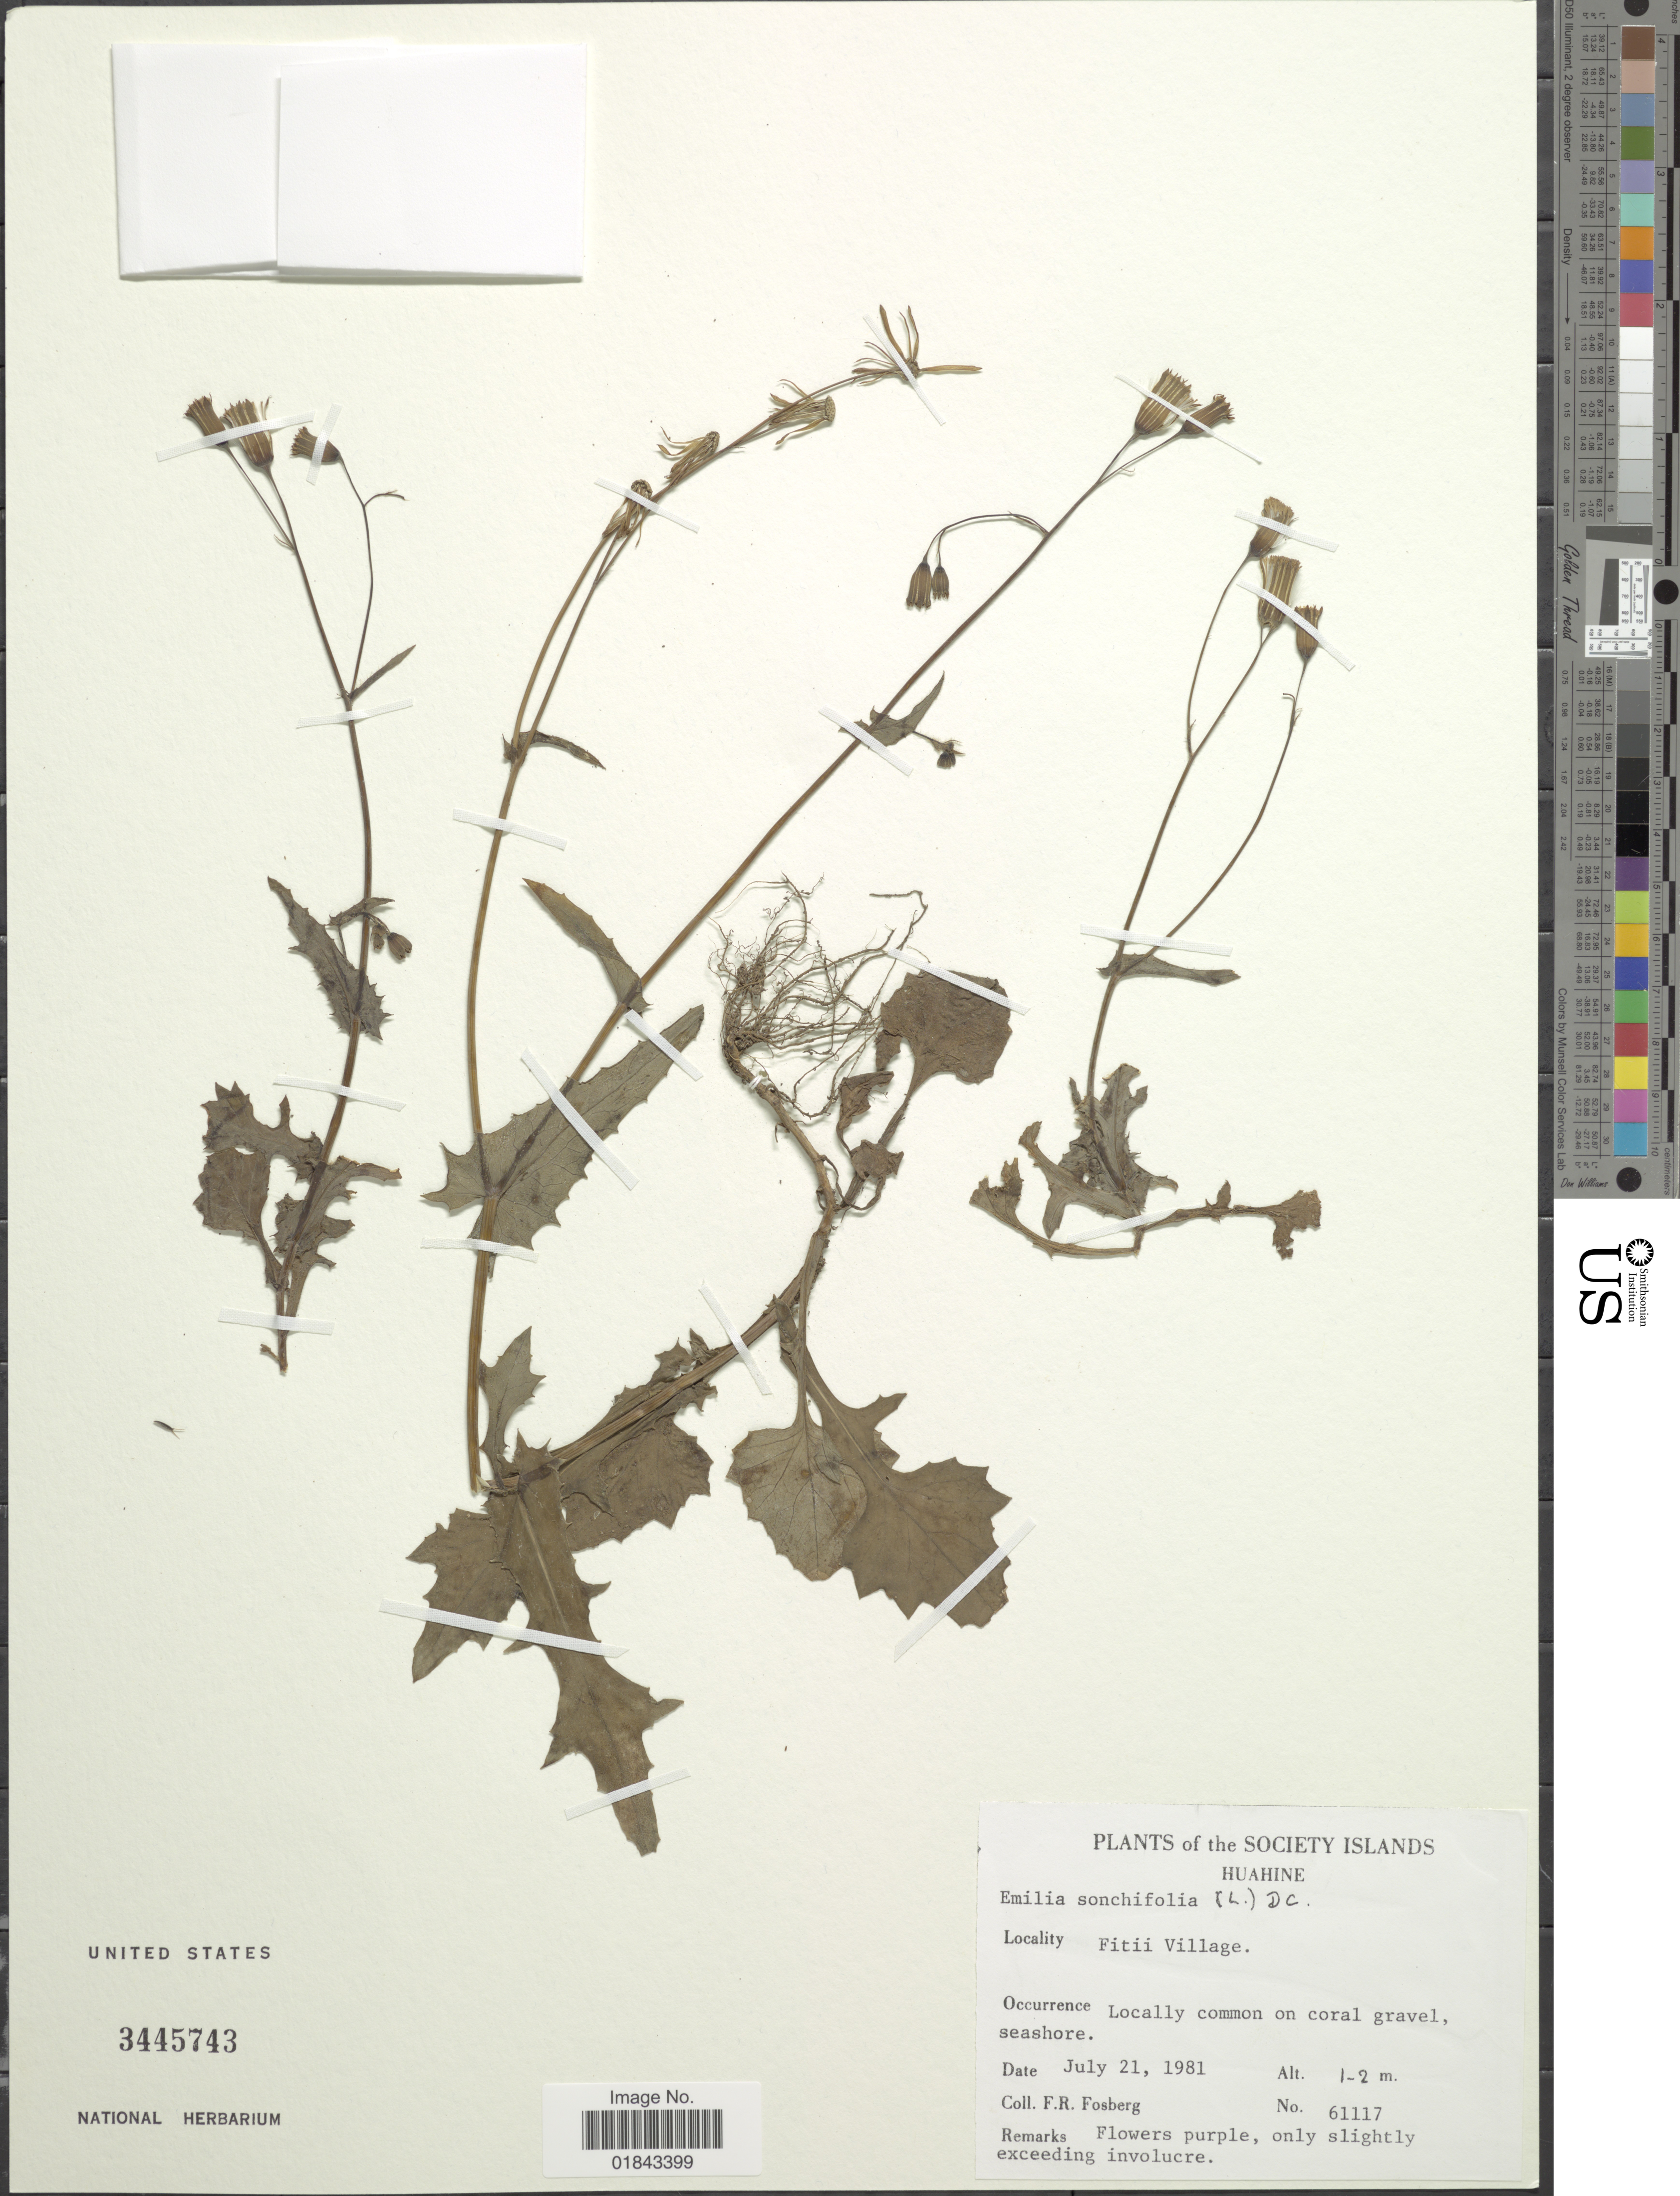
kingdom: Plantae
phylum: Tracheophyta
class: Magnoliopsida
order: Asterales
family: Asteraceae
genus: Emilia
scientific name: Emilia sonchifolia var. sonchifolia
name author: (L.) DC.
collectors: F. R. Fosberg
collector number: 61117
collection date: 1981-07-21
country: French Polynesia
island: Huahine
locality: Society Islands, Huahine, Fitii Village.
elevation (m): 1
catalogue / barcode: US 3445743